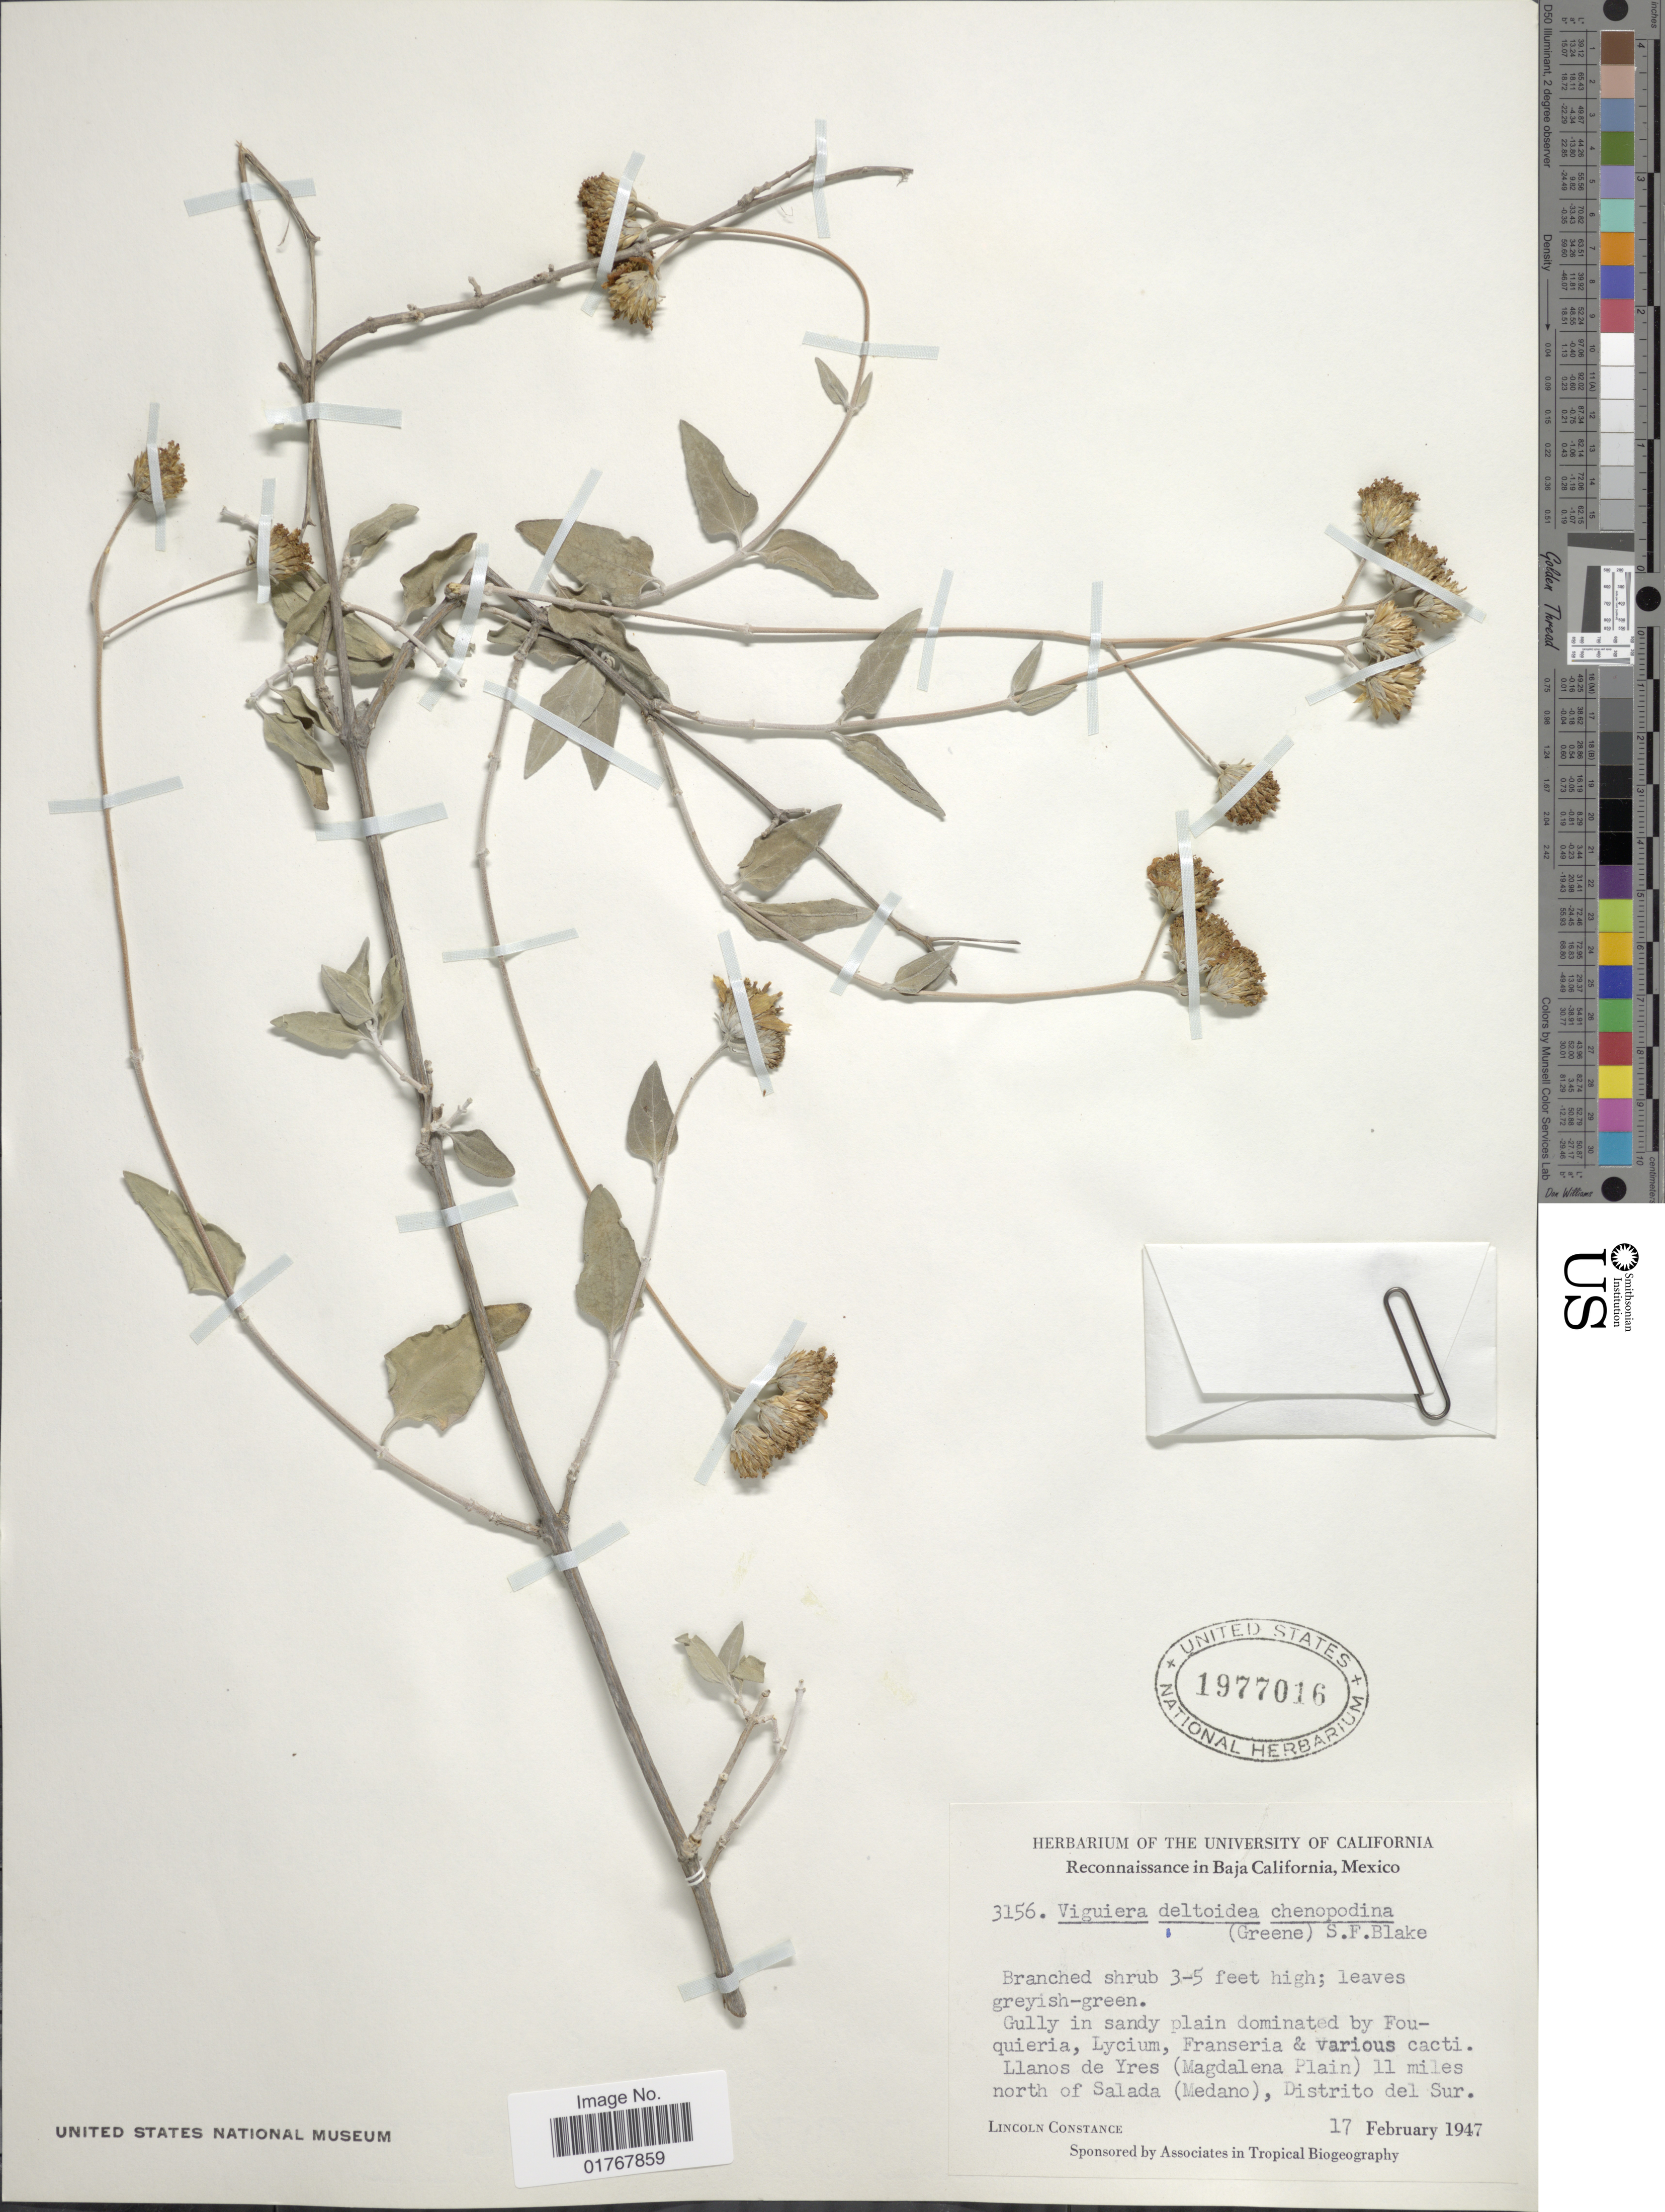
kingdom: Plantae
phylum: Tracheophyta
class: Magnoliopsida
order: Asterales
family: Asteraceae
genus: Viguiera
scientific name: Viguiera deltoidea var. chenopodina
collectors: L. Constance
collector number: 3156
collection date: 1947-02-17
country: Mexico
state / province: Baja California Sur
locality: Llano de Yres (Magdalena Plain) 11 miles north of Salada (Medano), Distrito del Sur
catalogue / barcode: US 1977016